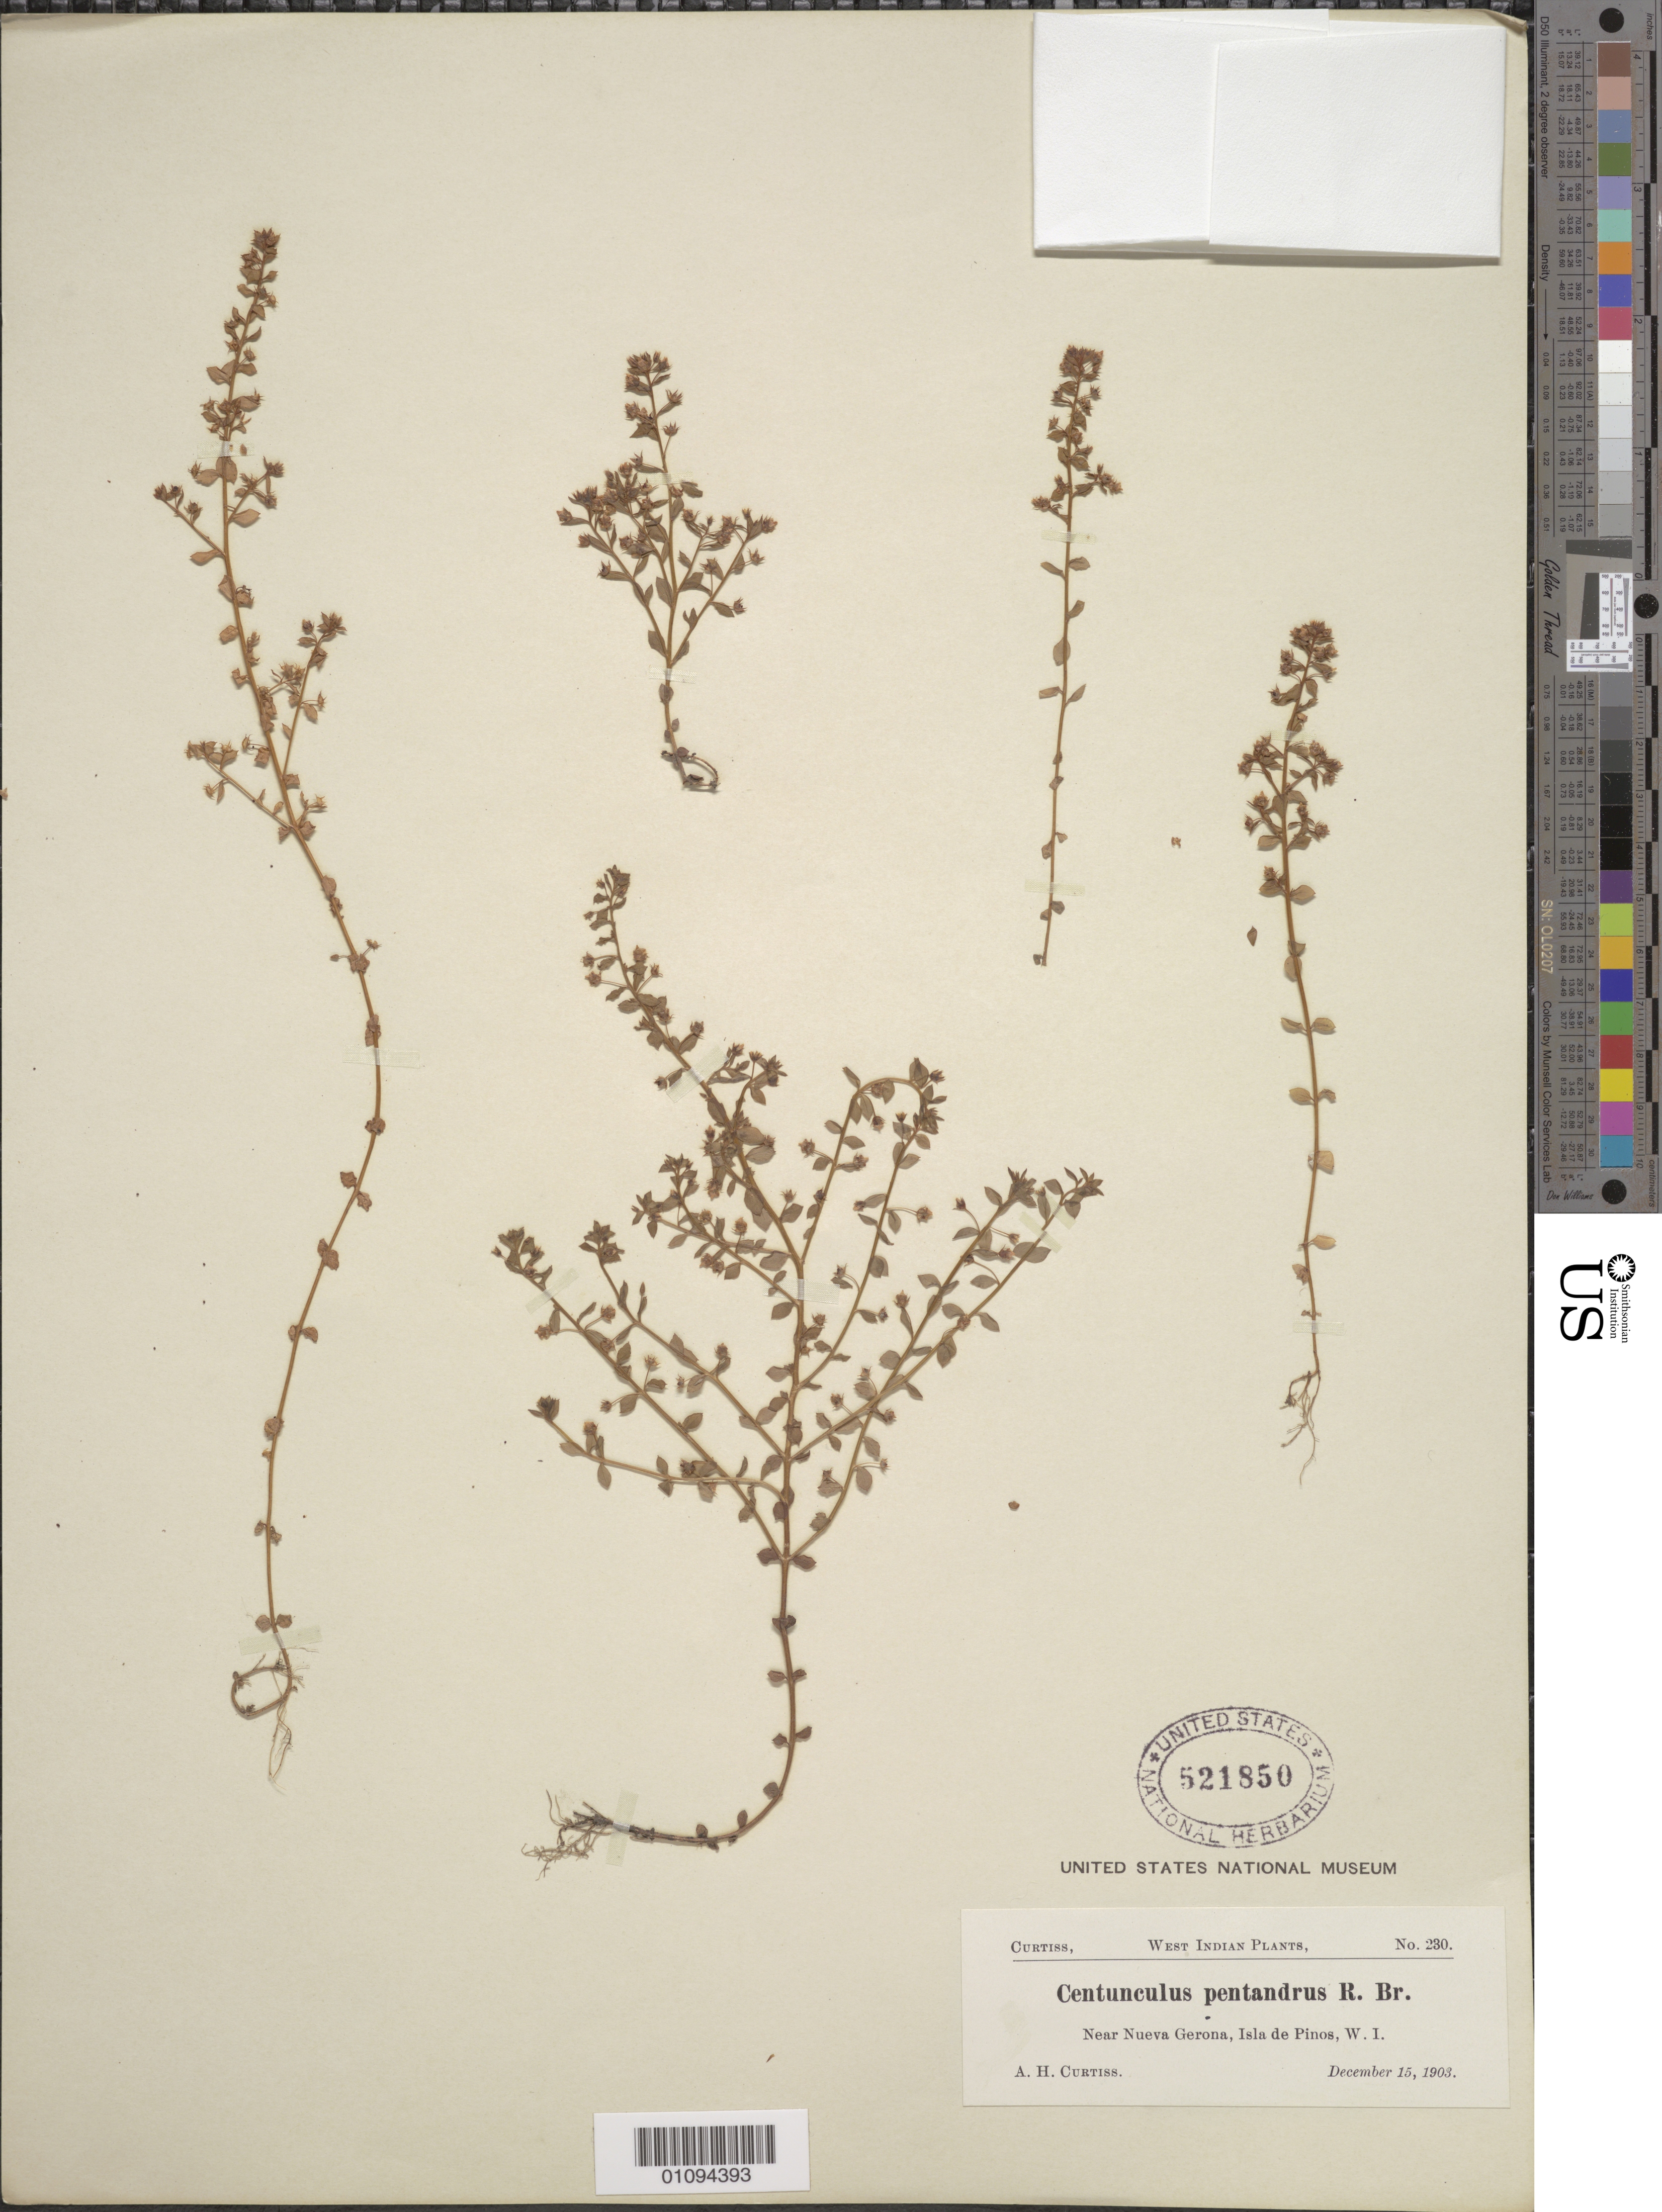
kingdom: Plantae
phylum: Tracheophyta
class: Magnoliopsida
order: Ericales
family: Primulaceae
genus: Anagallis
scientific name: Anagallis pumila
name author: Sw.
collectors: A. H. Curtiss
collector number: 230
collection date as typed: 15 Dec 1903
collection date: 1903-12-15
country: Cuba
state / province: Isla de La Juventud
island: Isla de la Juventud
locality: Nueva Gerona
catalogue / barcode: US 521850